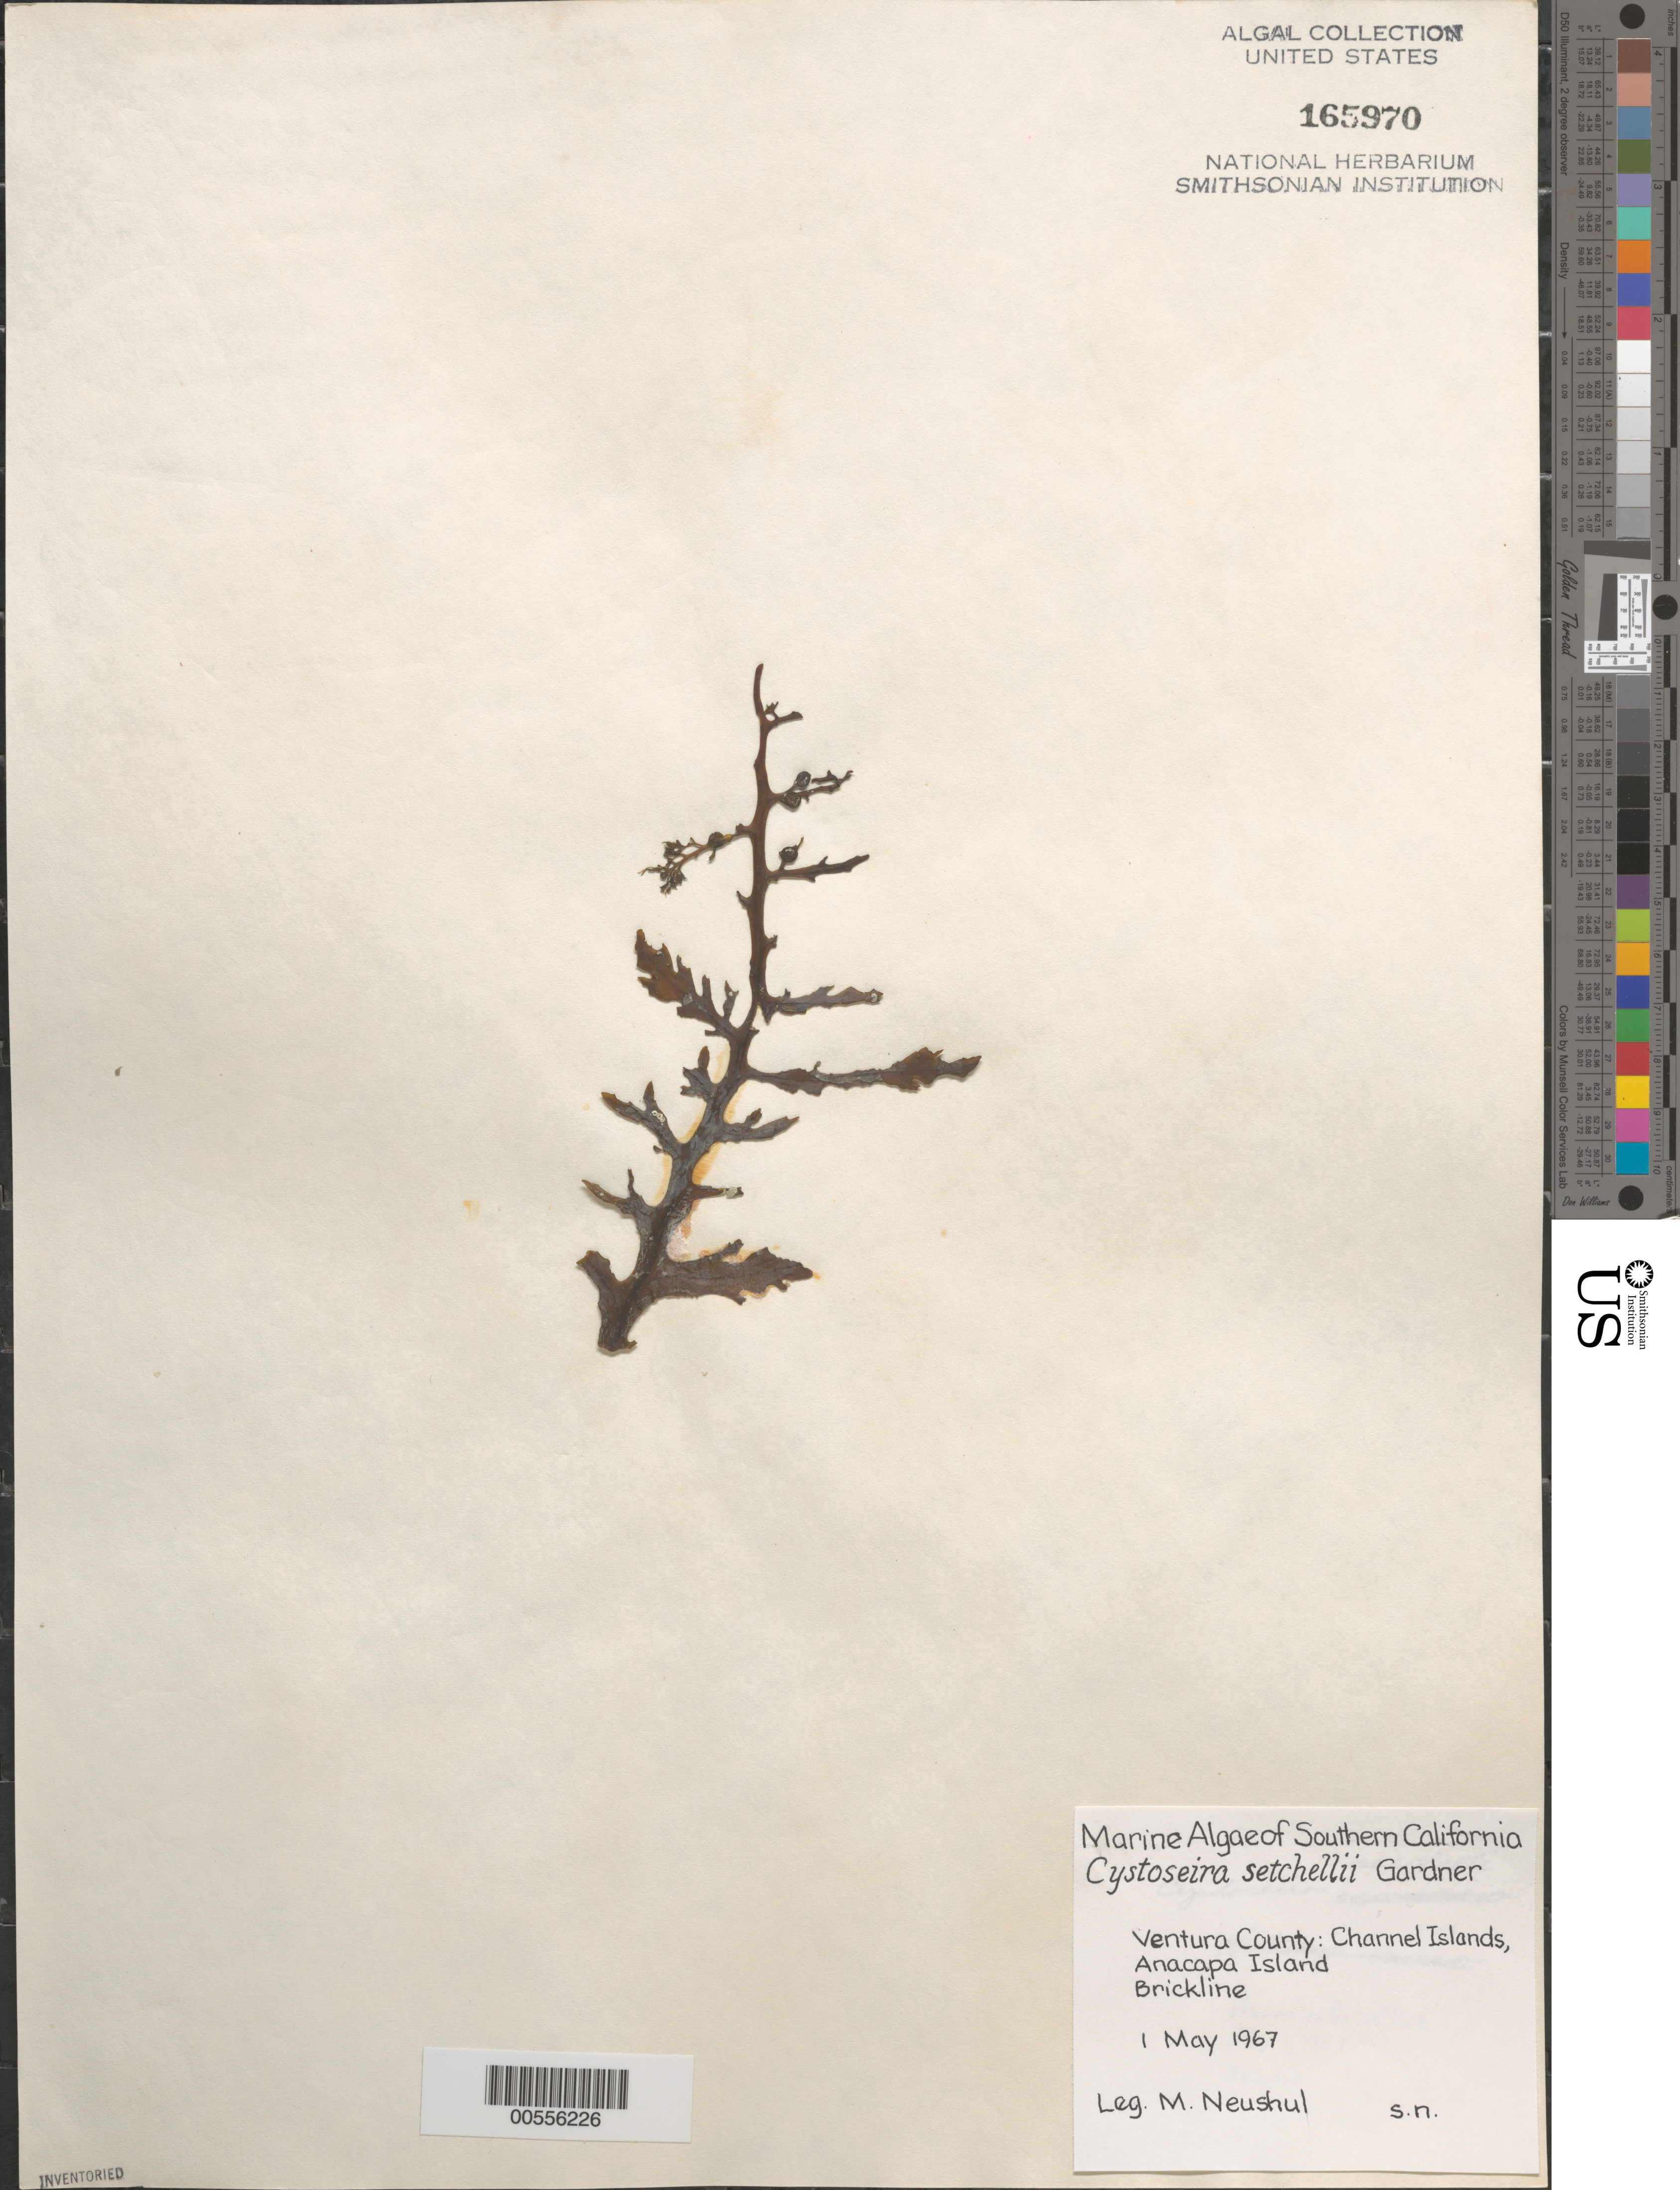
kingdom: Chromista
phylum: Ochrophyta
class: Phaeophyceae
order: Fucales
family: Sargassaceae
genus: Cystoseira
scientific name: Cystoseira setchellii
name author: N.L. Gardner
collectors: M. Neushul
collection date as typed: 01 May 1967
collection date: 1967-05-01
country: United States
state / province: California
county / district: Ventura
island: Anacapa Island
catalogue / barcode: US 165970